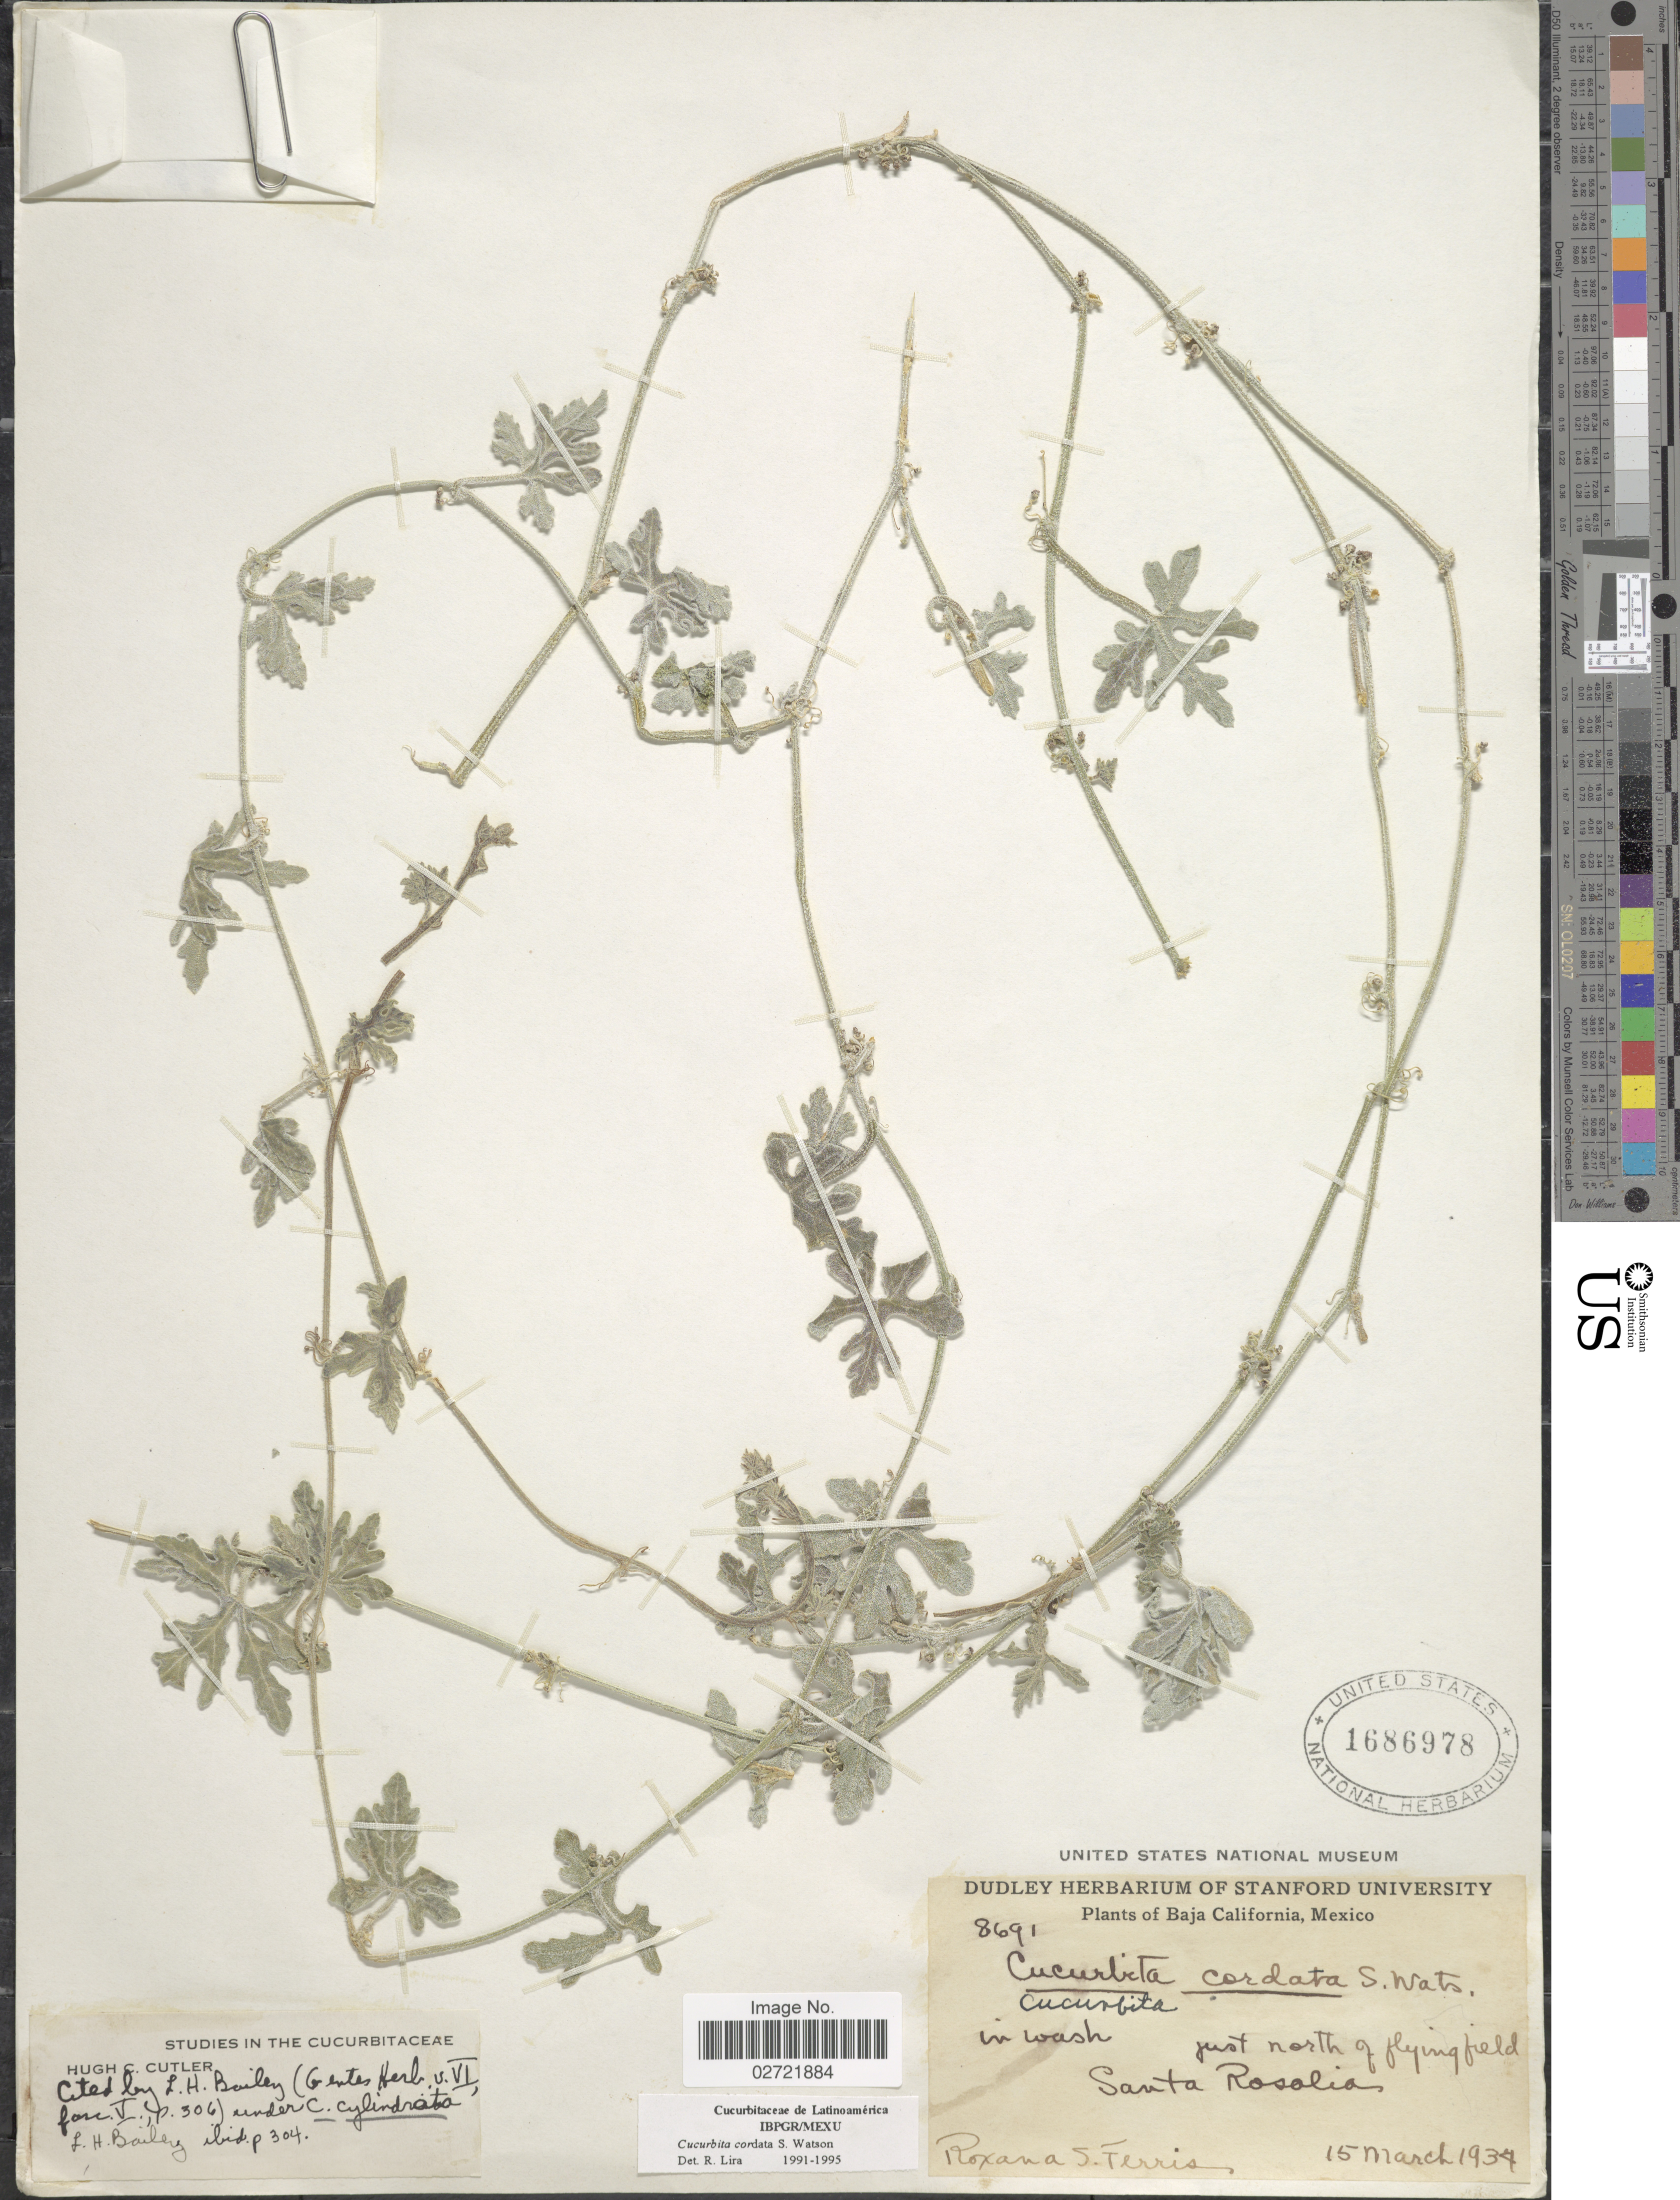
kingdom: Plantae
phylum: Tracheophyta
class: Magnoliopsida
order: Cucurbitales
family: Cucurbitaceae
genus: Cucurbita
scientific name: Cucurbita cordata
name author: S. Watson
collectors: R. S. Ferris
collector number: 8691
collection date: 1934-03-15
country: Mexico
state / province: Baja California Sur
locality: In wash just north of flying field Santa Rosalia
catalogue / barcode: US 1686978